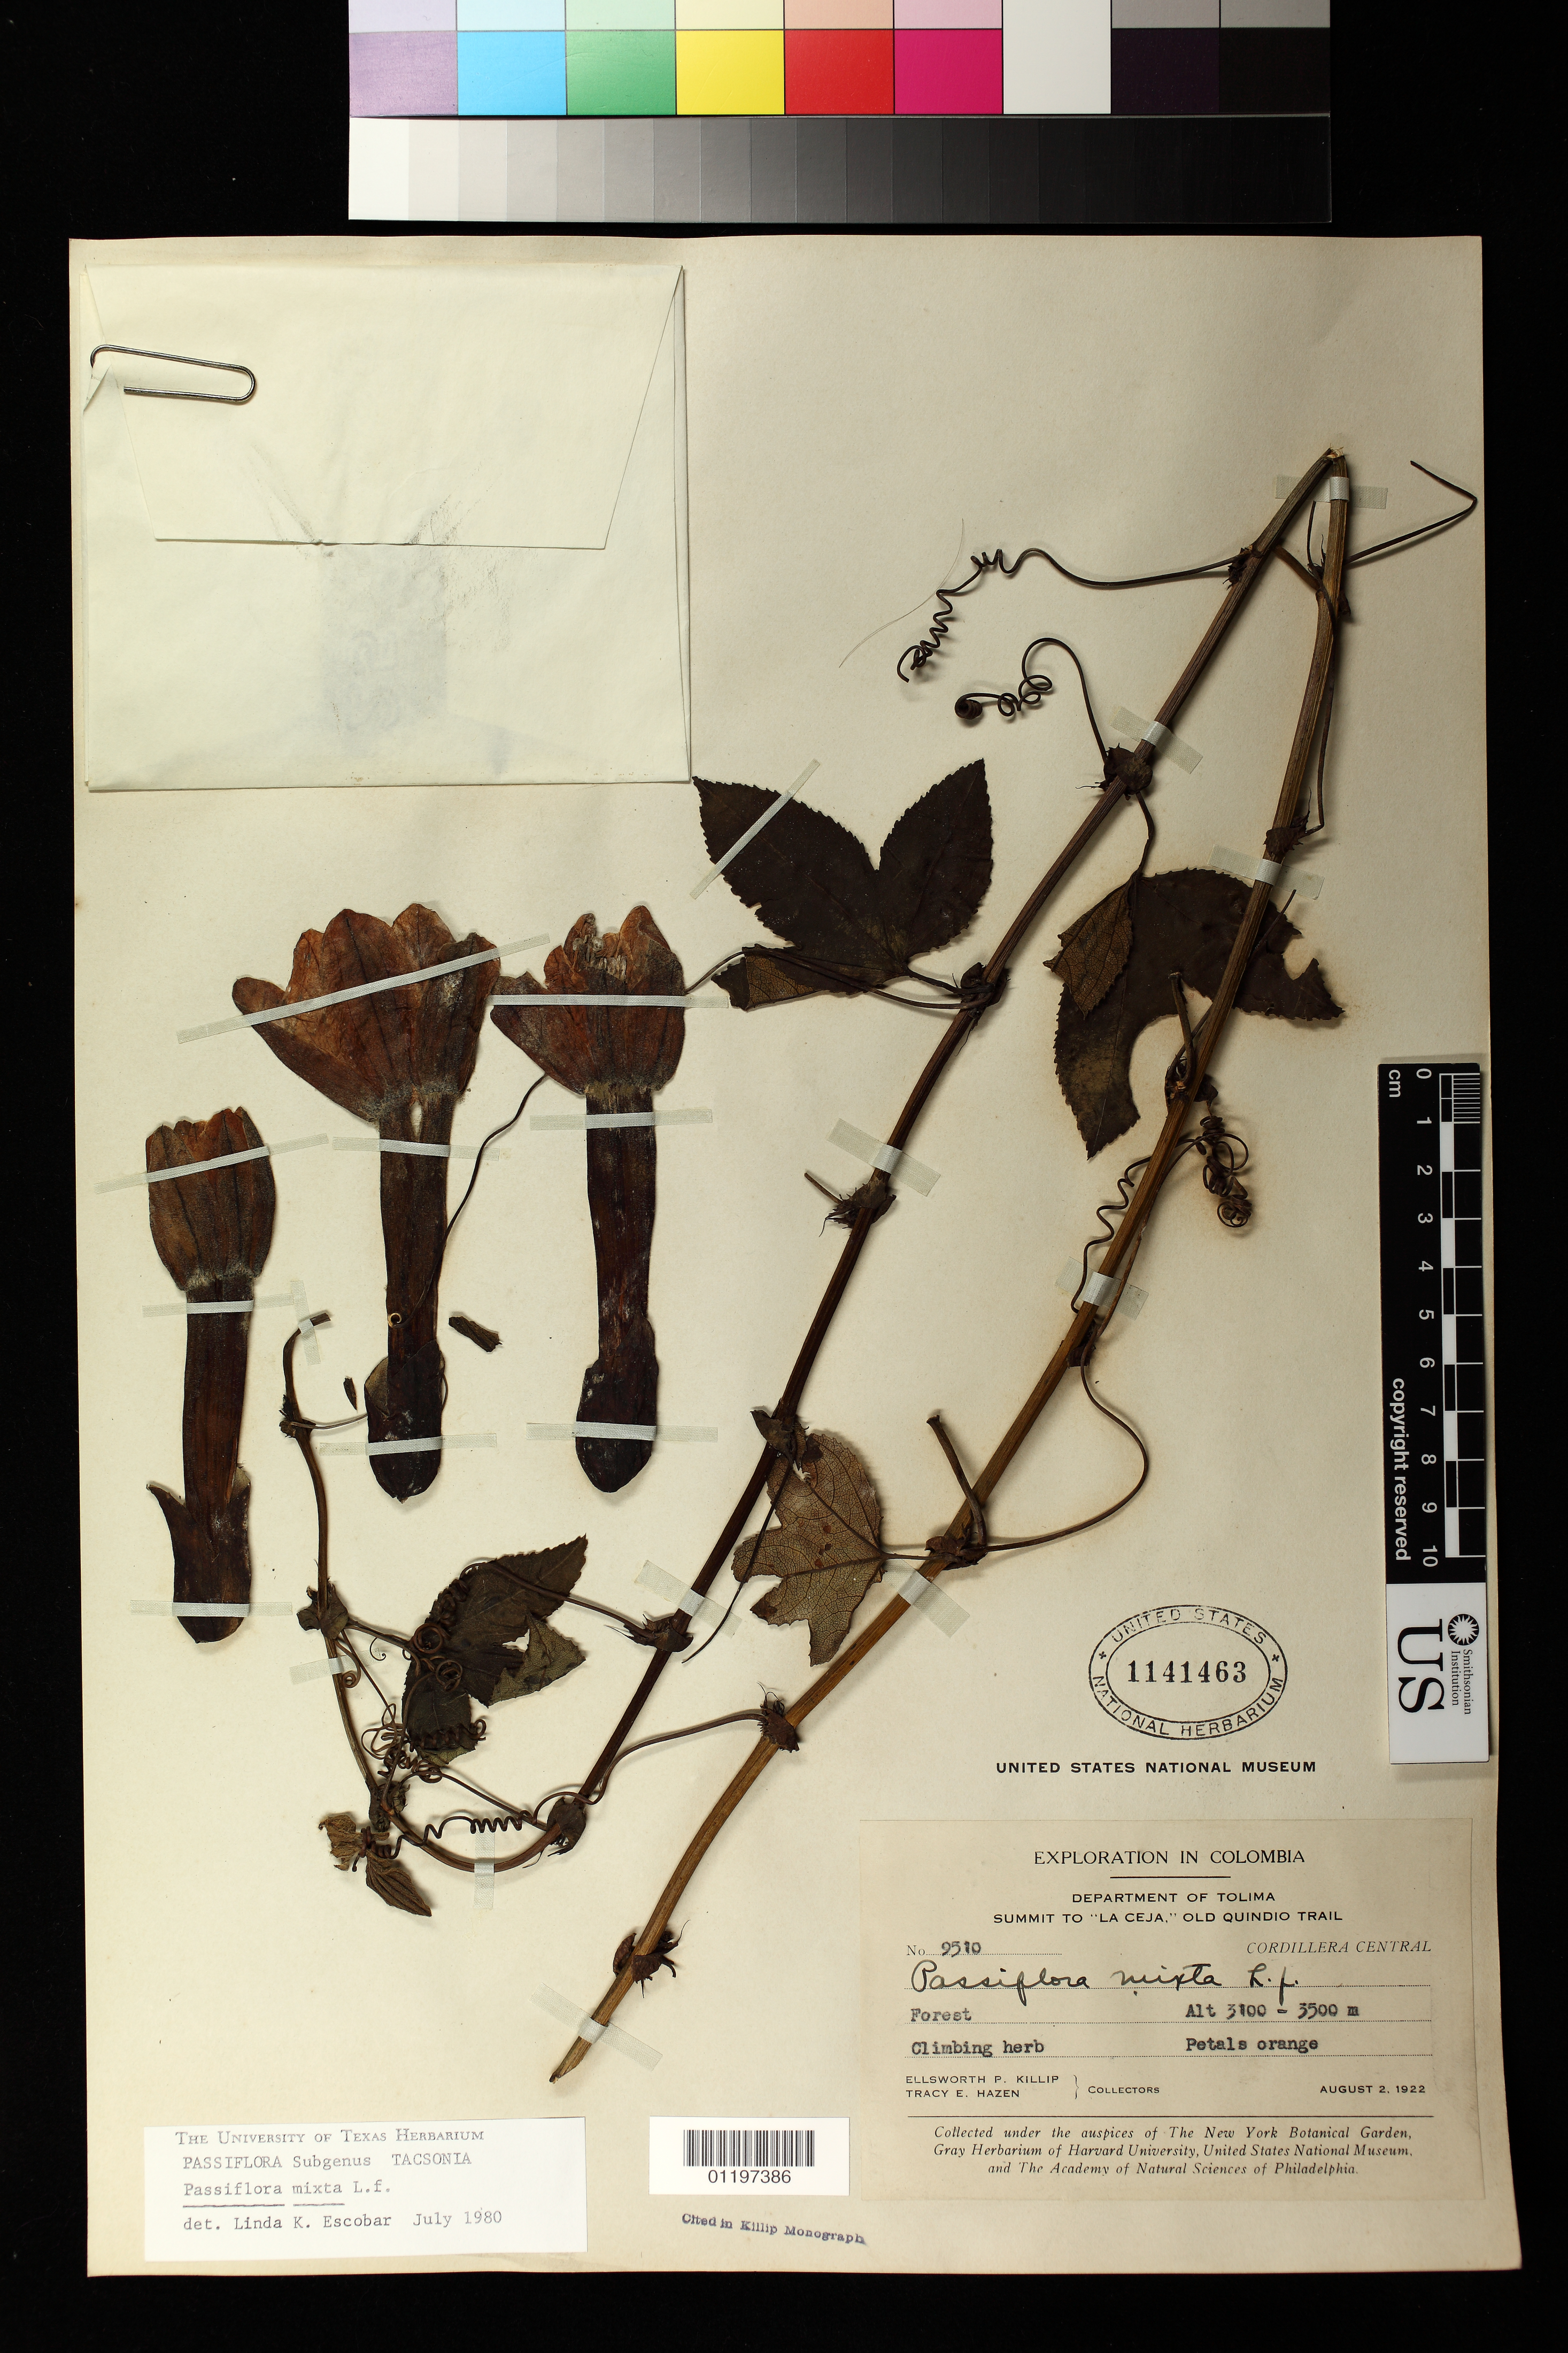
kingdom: Plantae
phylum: Tracheophyta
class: Magnoliopsida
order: Malpighiales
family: Passifloraceae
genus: Passiflora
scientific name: Passiflora mixta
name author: L. f.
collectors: E. P. Killip & T. E. Hazen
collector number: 9510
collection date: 1922-08-02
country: Colombia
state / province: Tolima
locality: Summit to 'La Ceja' Old Quindio Trail, Cordillera Central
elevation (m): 3100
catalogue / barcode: US 1141463